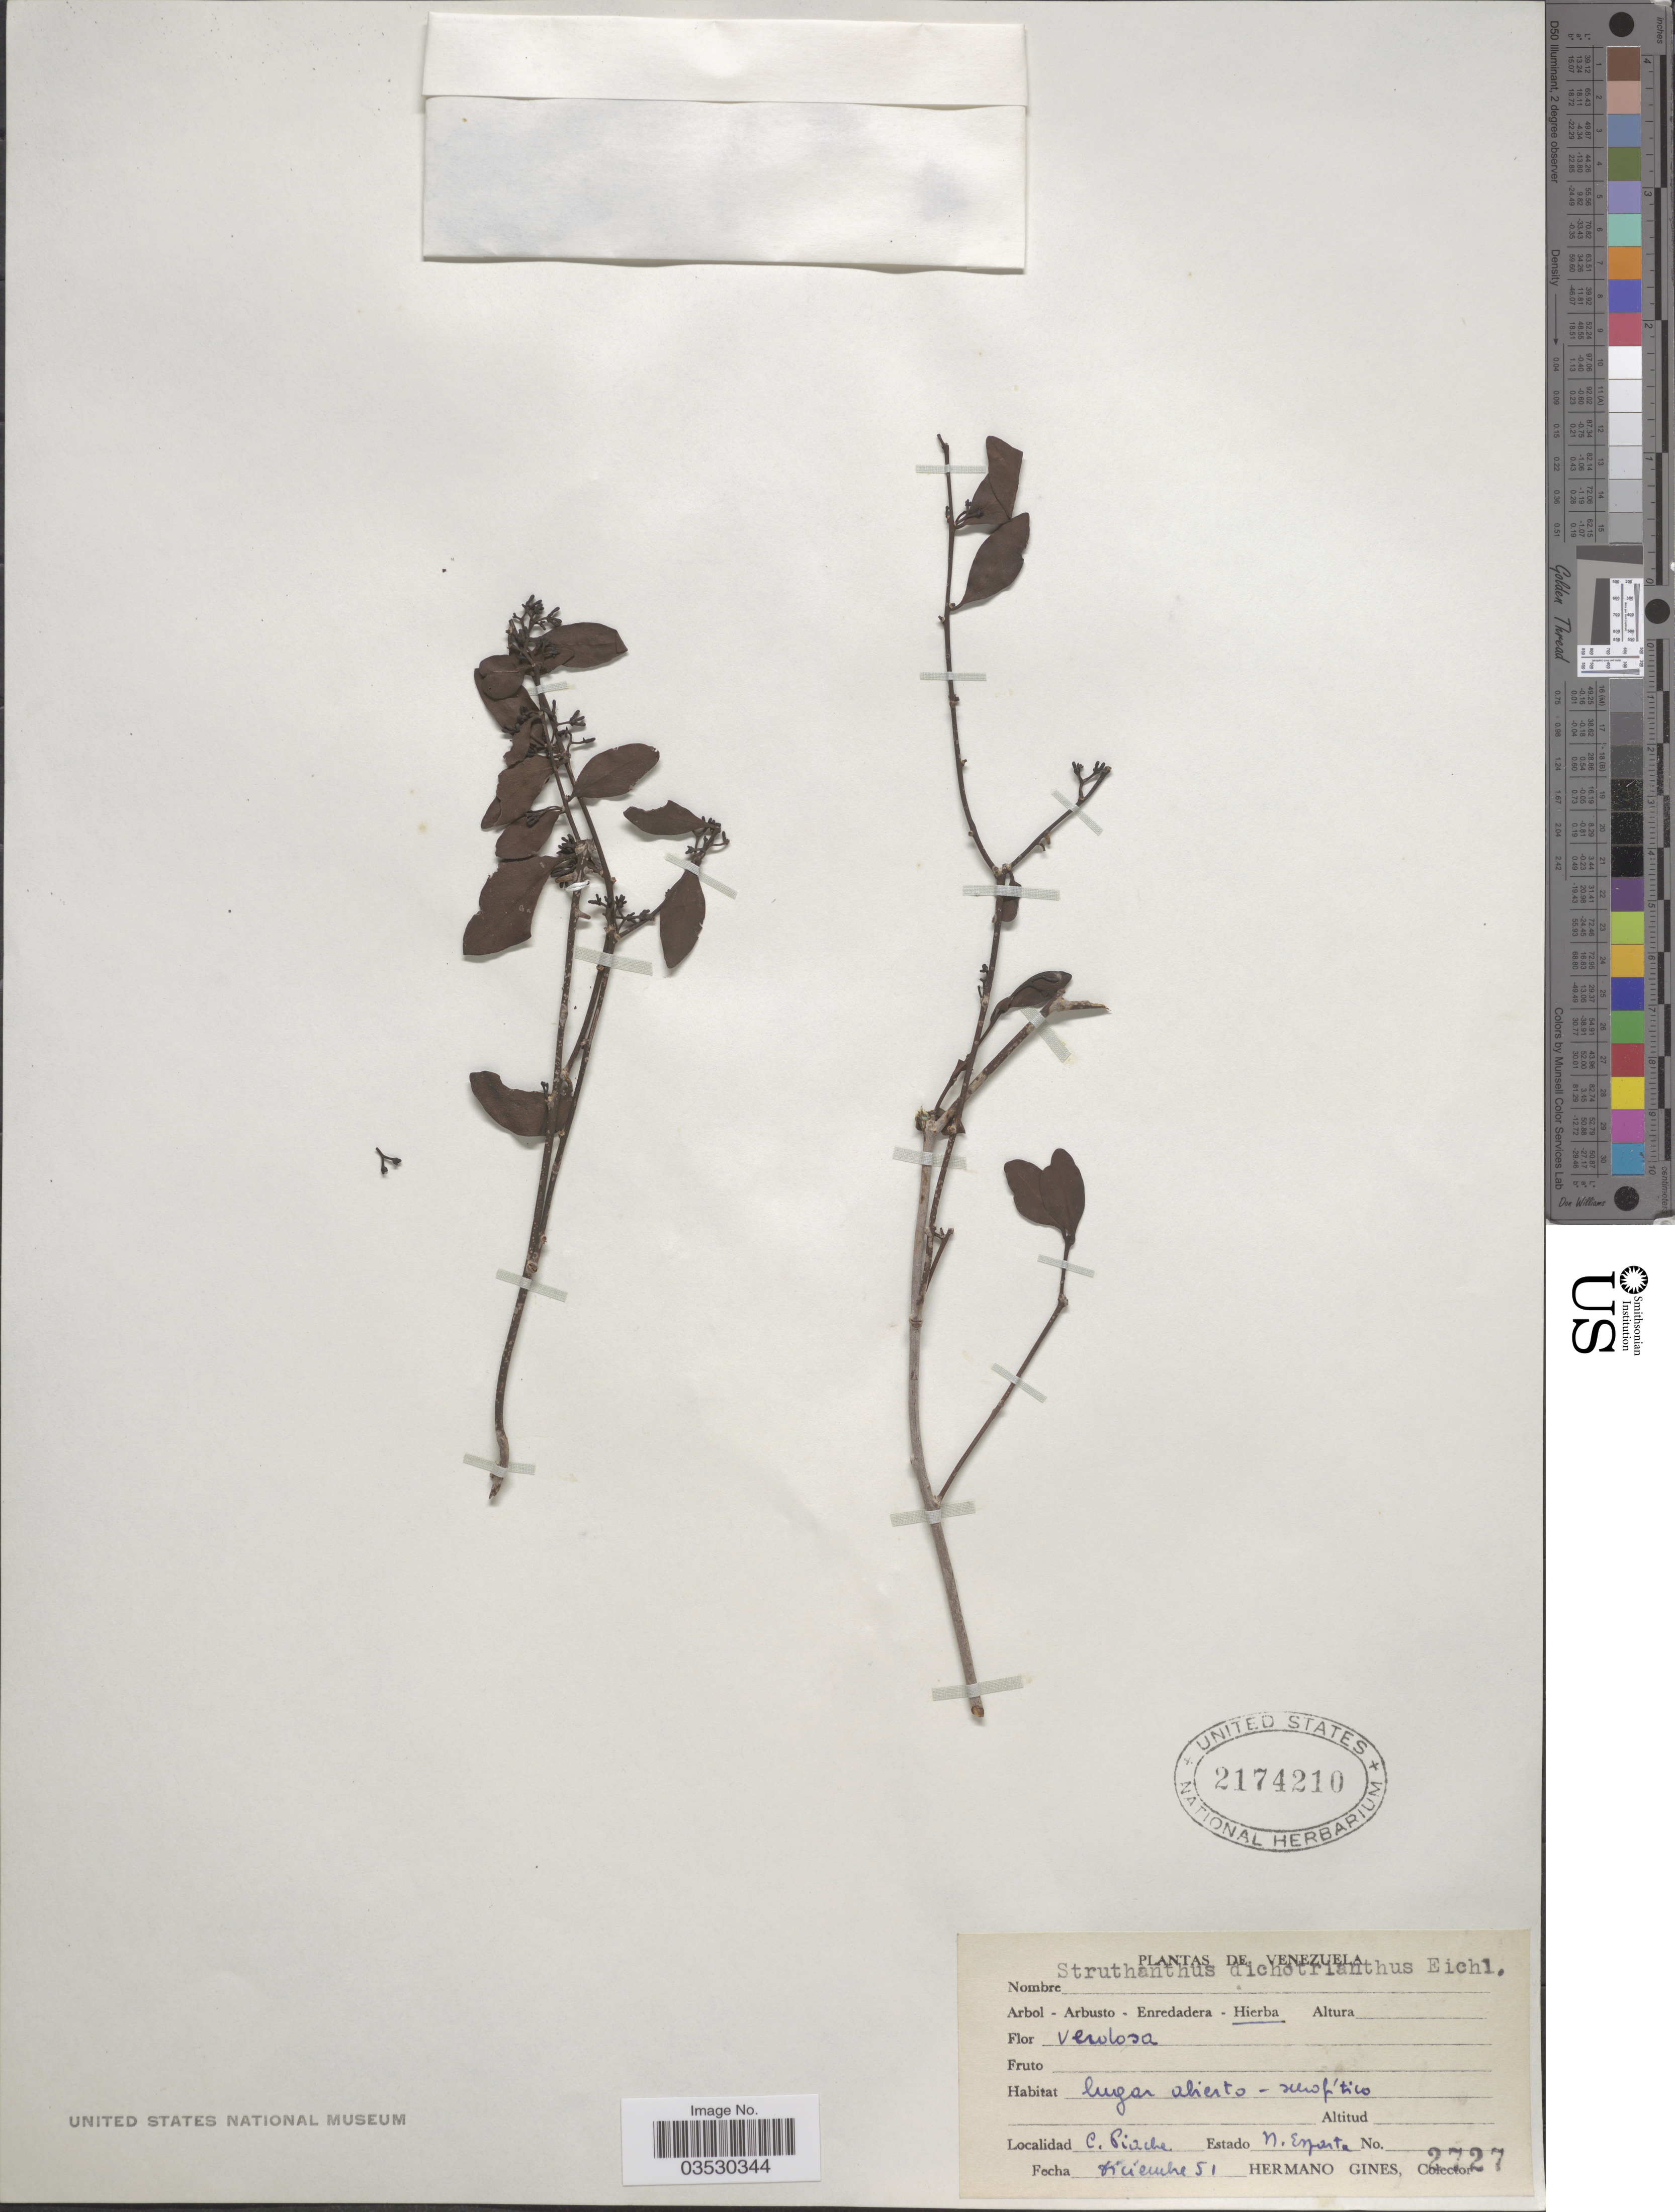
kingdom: Plantae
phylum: Tracheophyta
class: Magnoliopsida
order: Santalales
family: Loranthaceae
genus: Struthanthus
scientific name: Struthanthus dichotrianthus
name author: Eichler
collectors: Bro. Gines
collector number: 2727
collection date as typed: Transcribed d/m/y: /12/51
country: Venezuela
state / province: Nueva Esparta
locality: C. Piache.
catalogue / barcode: US 2174210